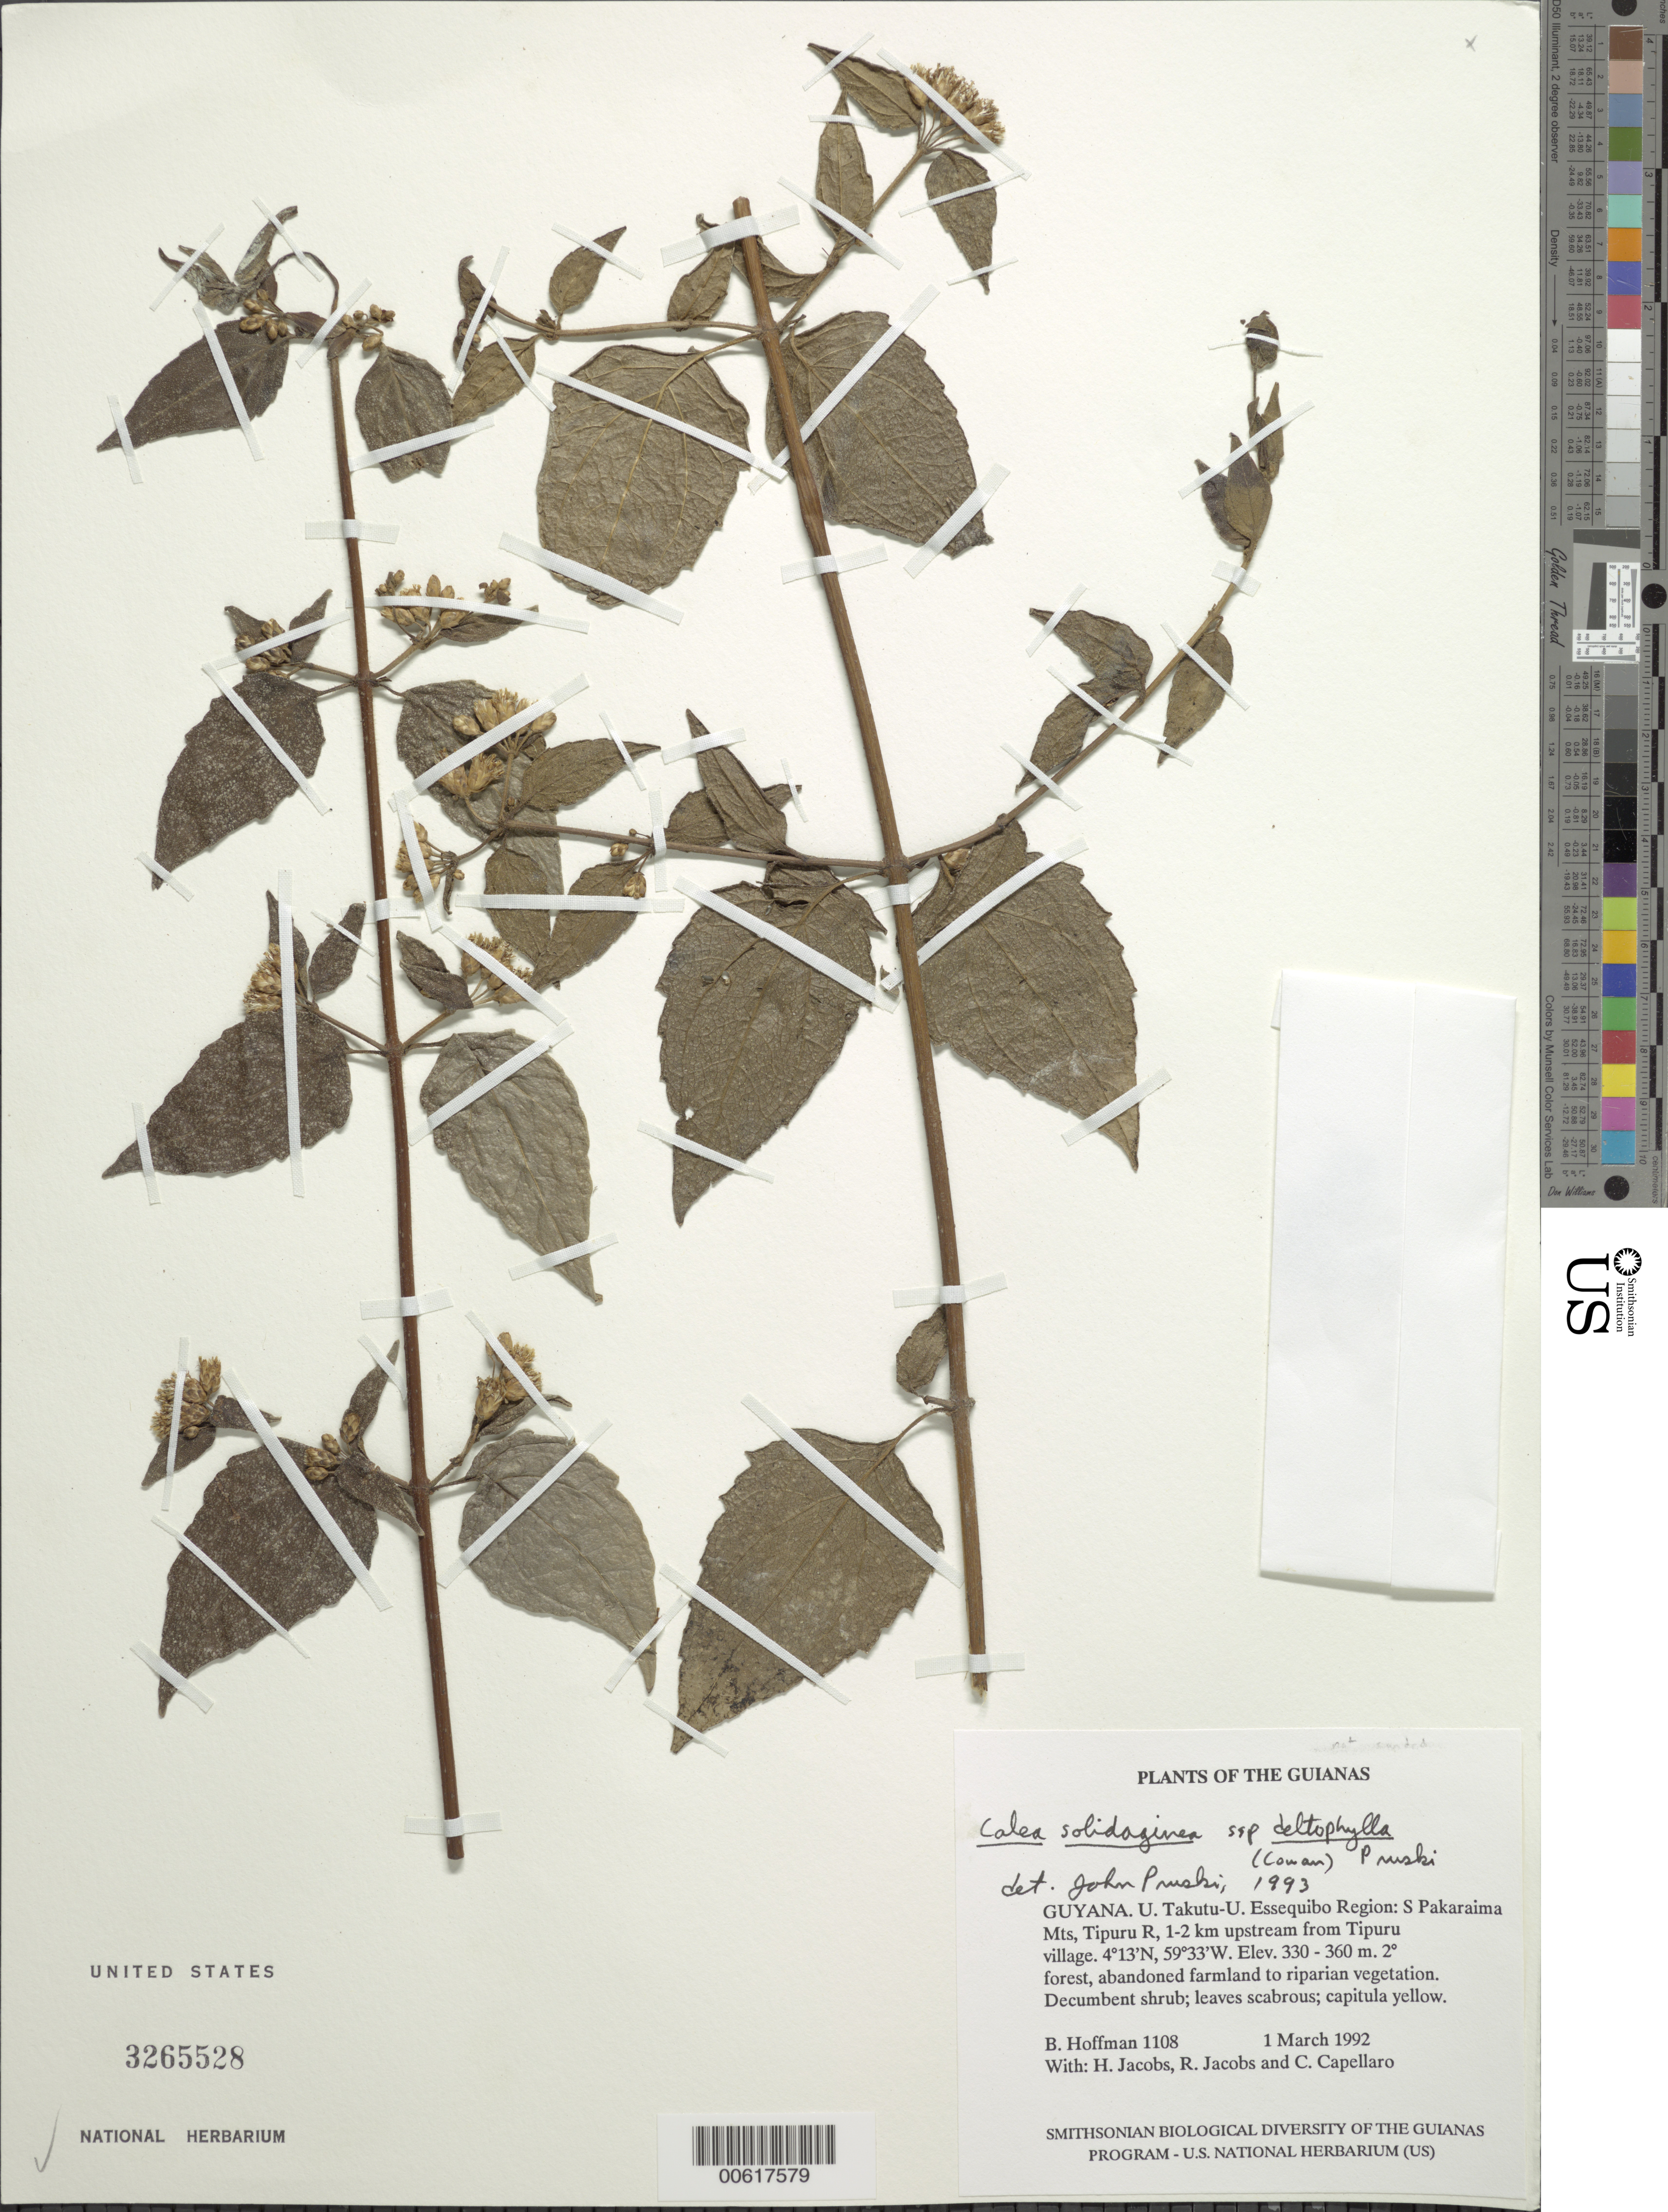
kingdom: Plantae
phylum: Tracheophyta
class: Magnoliopsida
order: Asterales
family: Asteraceae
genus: Calea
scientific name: Calea solidaginea subsp. deltophylla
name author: (R.S. Cowan) Pruski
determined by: Pruski, J. F.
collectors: B. Hoffman, J. Jacobs, R. Jacobs & C. Capellaro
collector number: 1108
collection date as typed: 1 March 1992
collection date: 1992-03-01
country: Guyana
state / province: U. Takutu-U. Essequibo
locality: S Pakaraima Mts, Tipuru R., 1-2 km upstream from Tipuru Village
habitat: Secondary forest, abandoned farmland to riparian vegetation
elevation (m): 330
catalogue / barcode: US 3265528